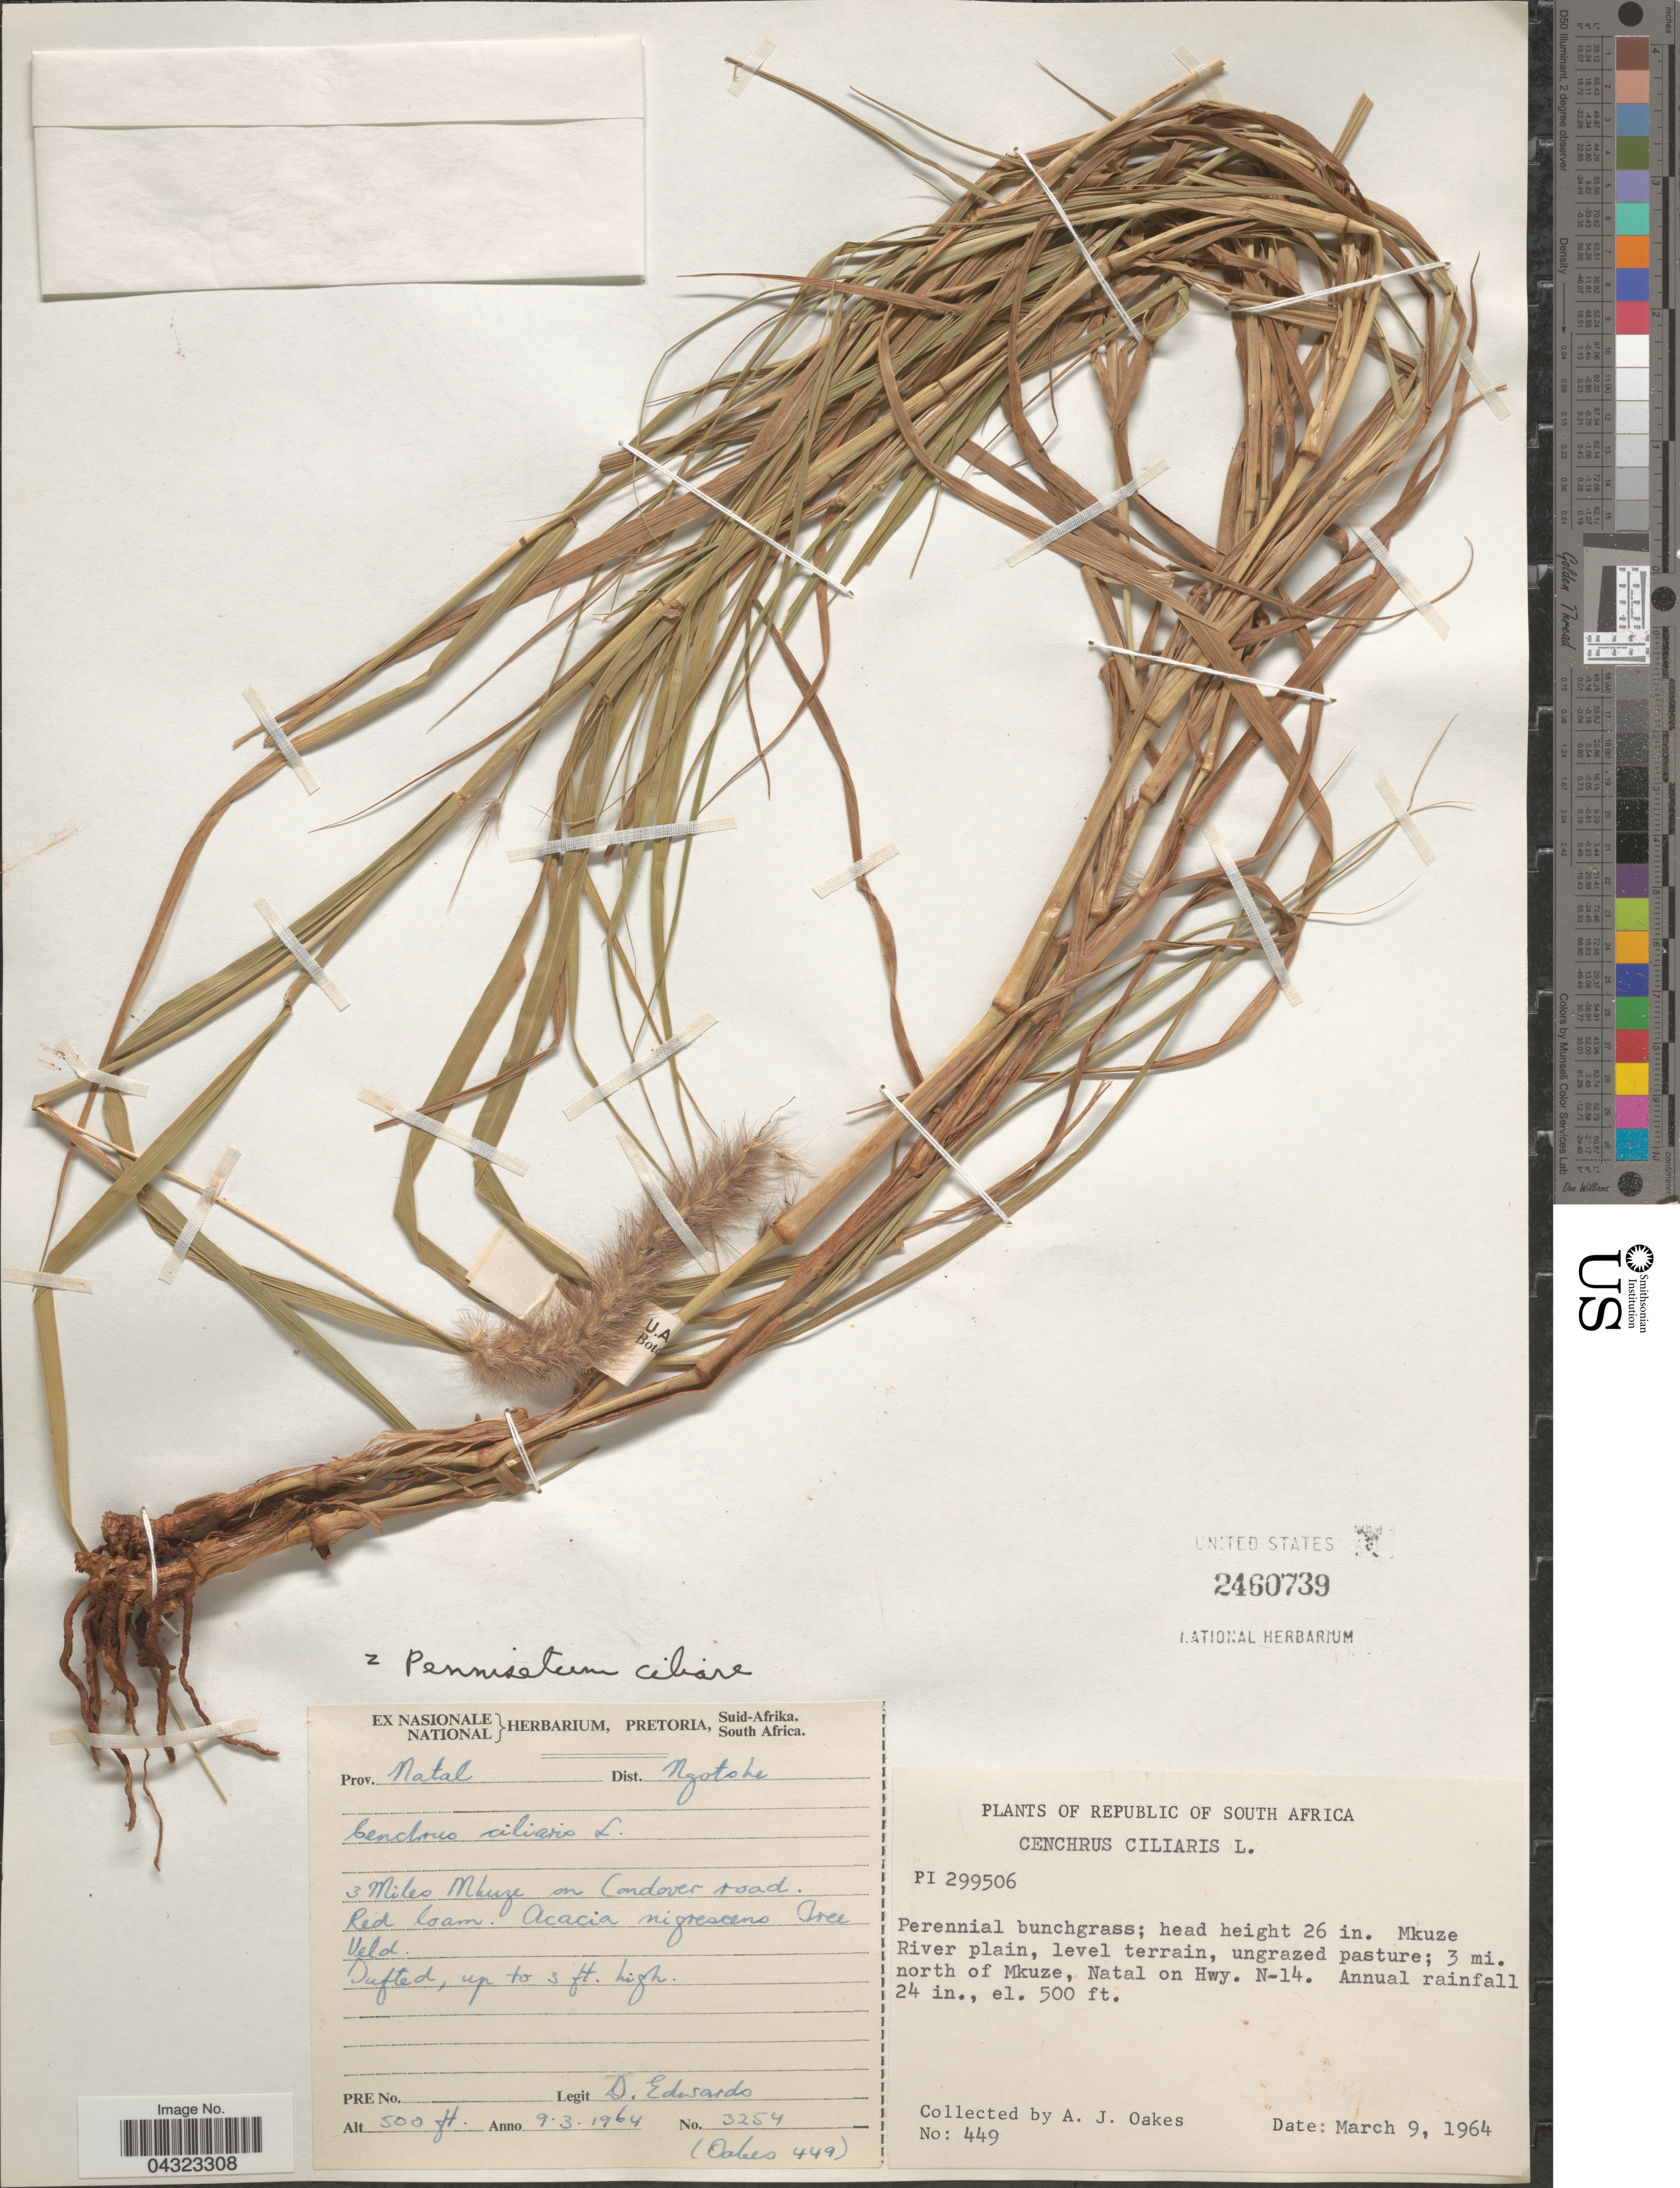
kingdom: Plantae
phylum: Tracheophyta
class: Liliopsida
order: Poales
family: Poaceae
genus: Cenchrus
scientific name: Cenchrus ciliaris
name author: L.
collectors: D. Edwards & A. Oakes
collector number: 3254/449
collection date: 1964-03-09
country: South Africa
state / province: KwaZulu-Natal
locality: Prov. Natal. Dist. Ngotoke. 3 Miles Mkuze on Candover road. Acacia nigrescens Tree Veld. Republic of South Africa. Mkuze River plain, level terrain, ungrazed pasture; 3 mi. north of Mkuze, Natal on Hwy. N-14.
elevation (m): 152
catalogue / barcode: US 2460739